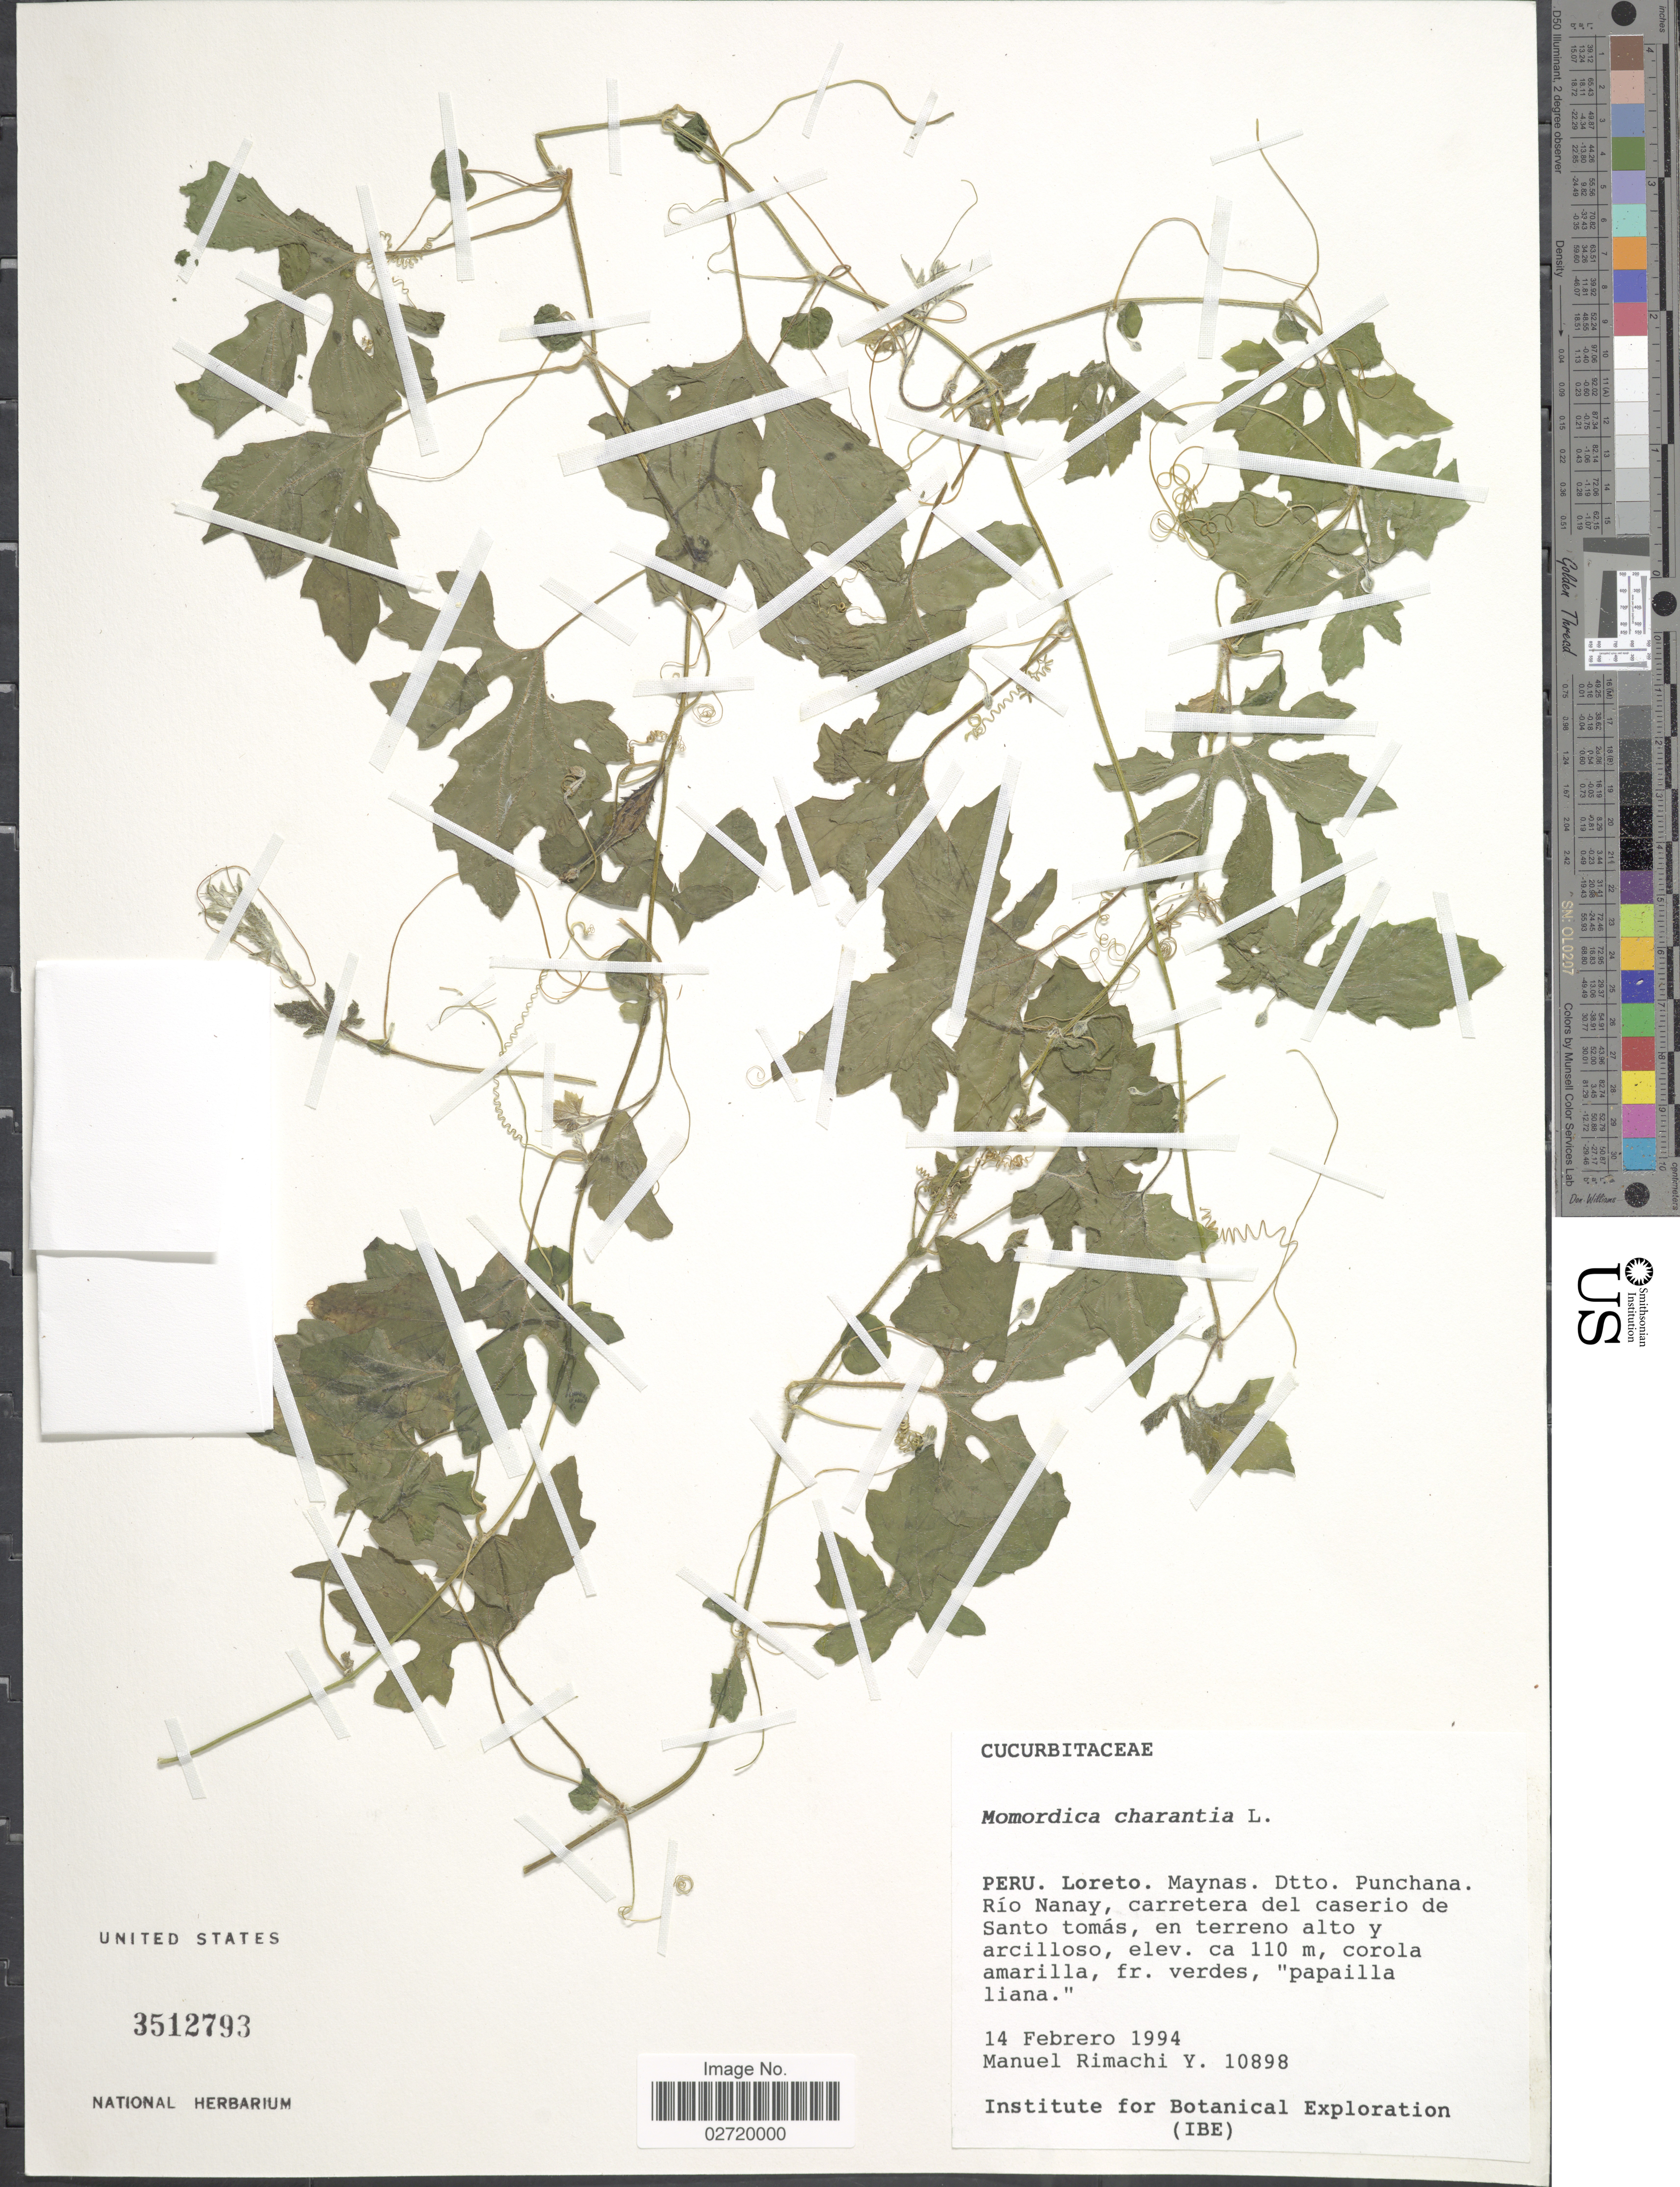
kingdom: Plantae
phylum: Tracheophyta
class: Magnoliopsida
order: Cucurbitales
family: Cucurbitaceae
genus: Momordica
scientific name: Momordica charantia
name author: L.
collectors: M. Rimachi Y.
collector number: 10898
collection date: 1994-02-14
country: Peru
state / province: Loreto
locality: Maynas, Dtto. Punchana. Rio Nanay, carretera del caserio de Santo tomas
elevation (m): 110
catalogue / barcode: US 3512793